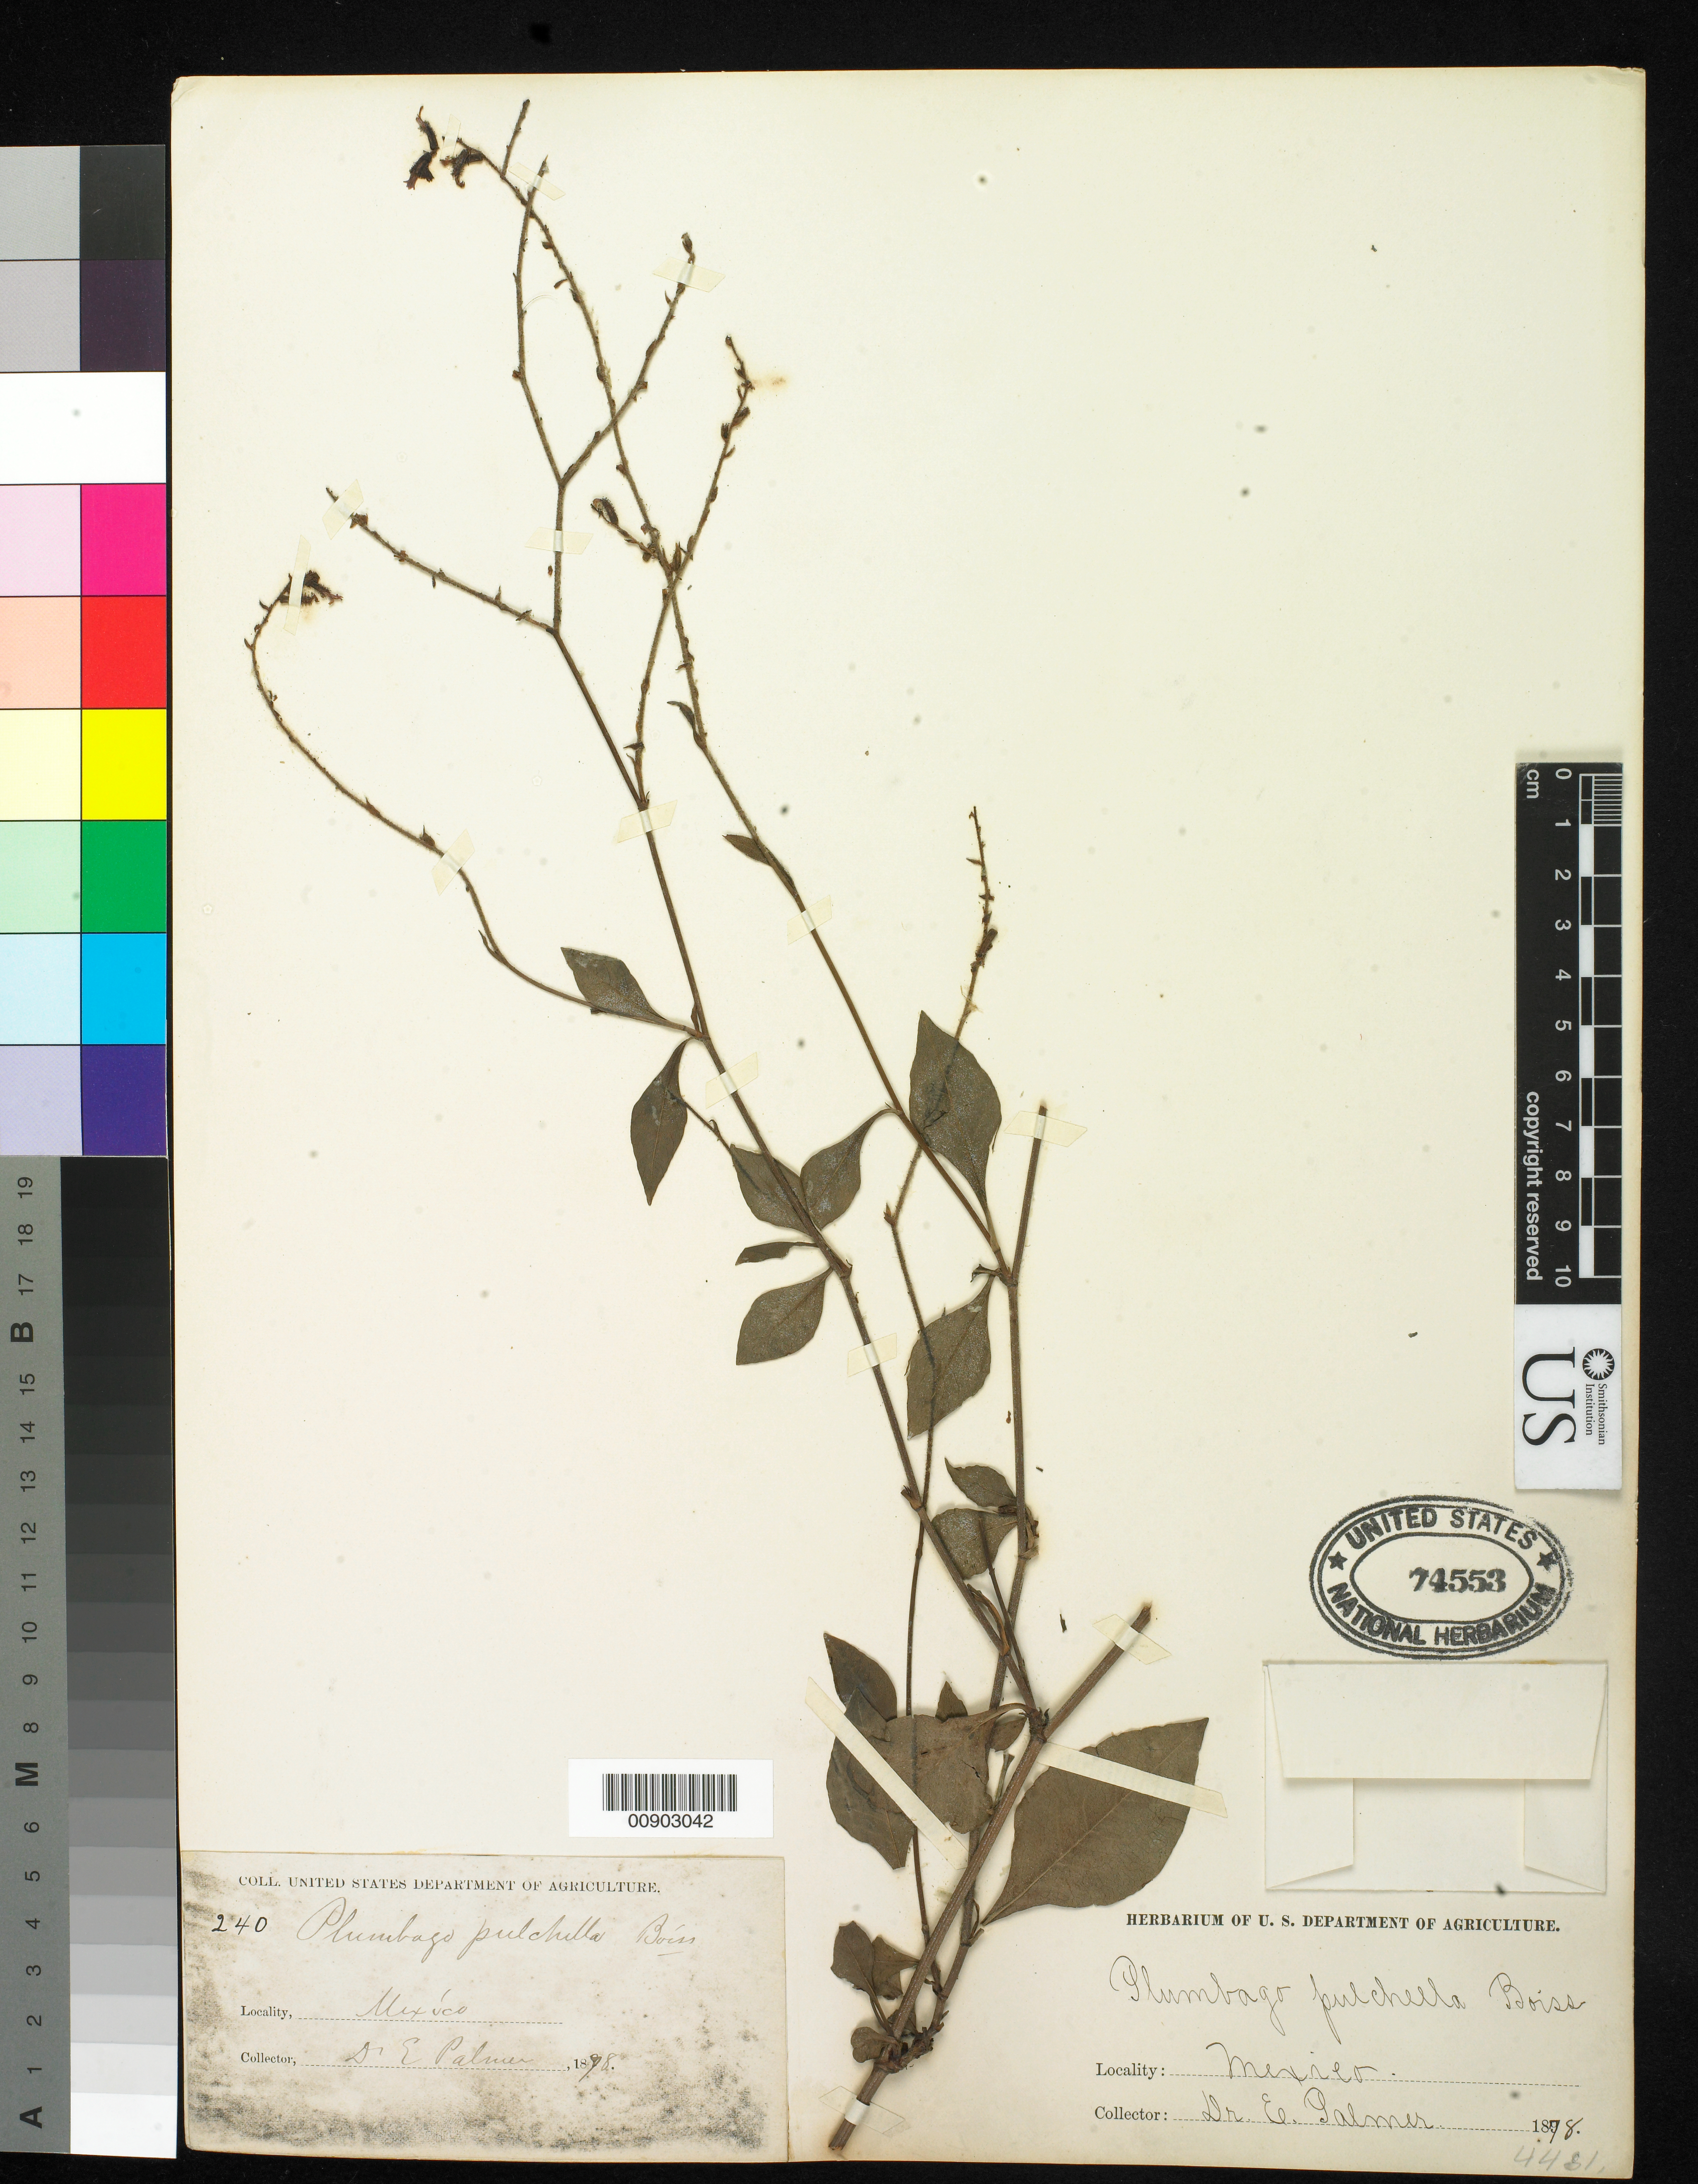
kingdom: Plantae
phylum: Tracheophyta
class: Magnoliopsida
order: Caryophyllales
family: Plumbaginaceae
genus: Plumbago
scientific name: Plumbago pulchella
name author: Boiss.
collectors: E. Palmer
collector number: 240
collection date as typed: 1878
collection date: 1878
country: Mexico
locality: México.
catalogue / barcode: US 74553